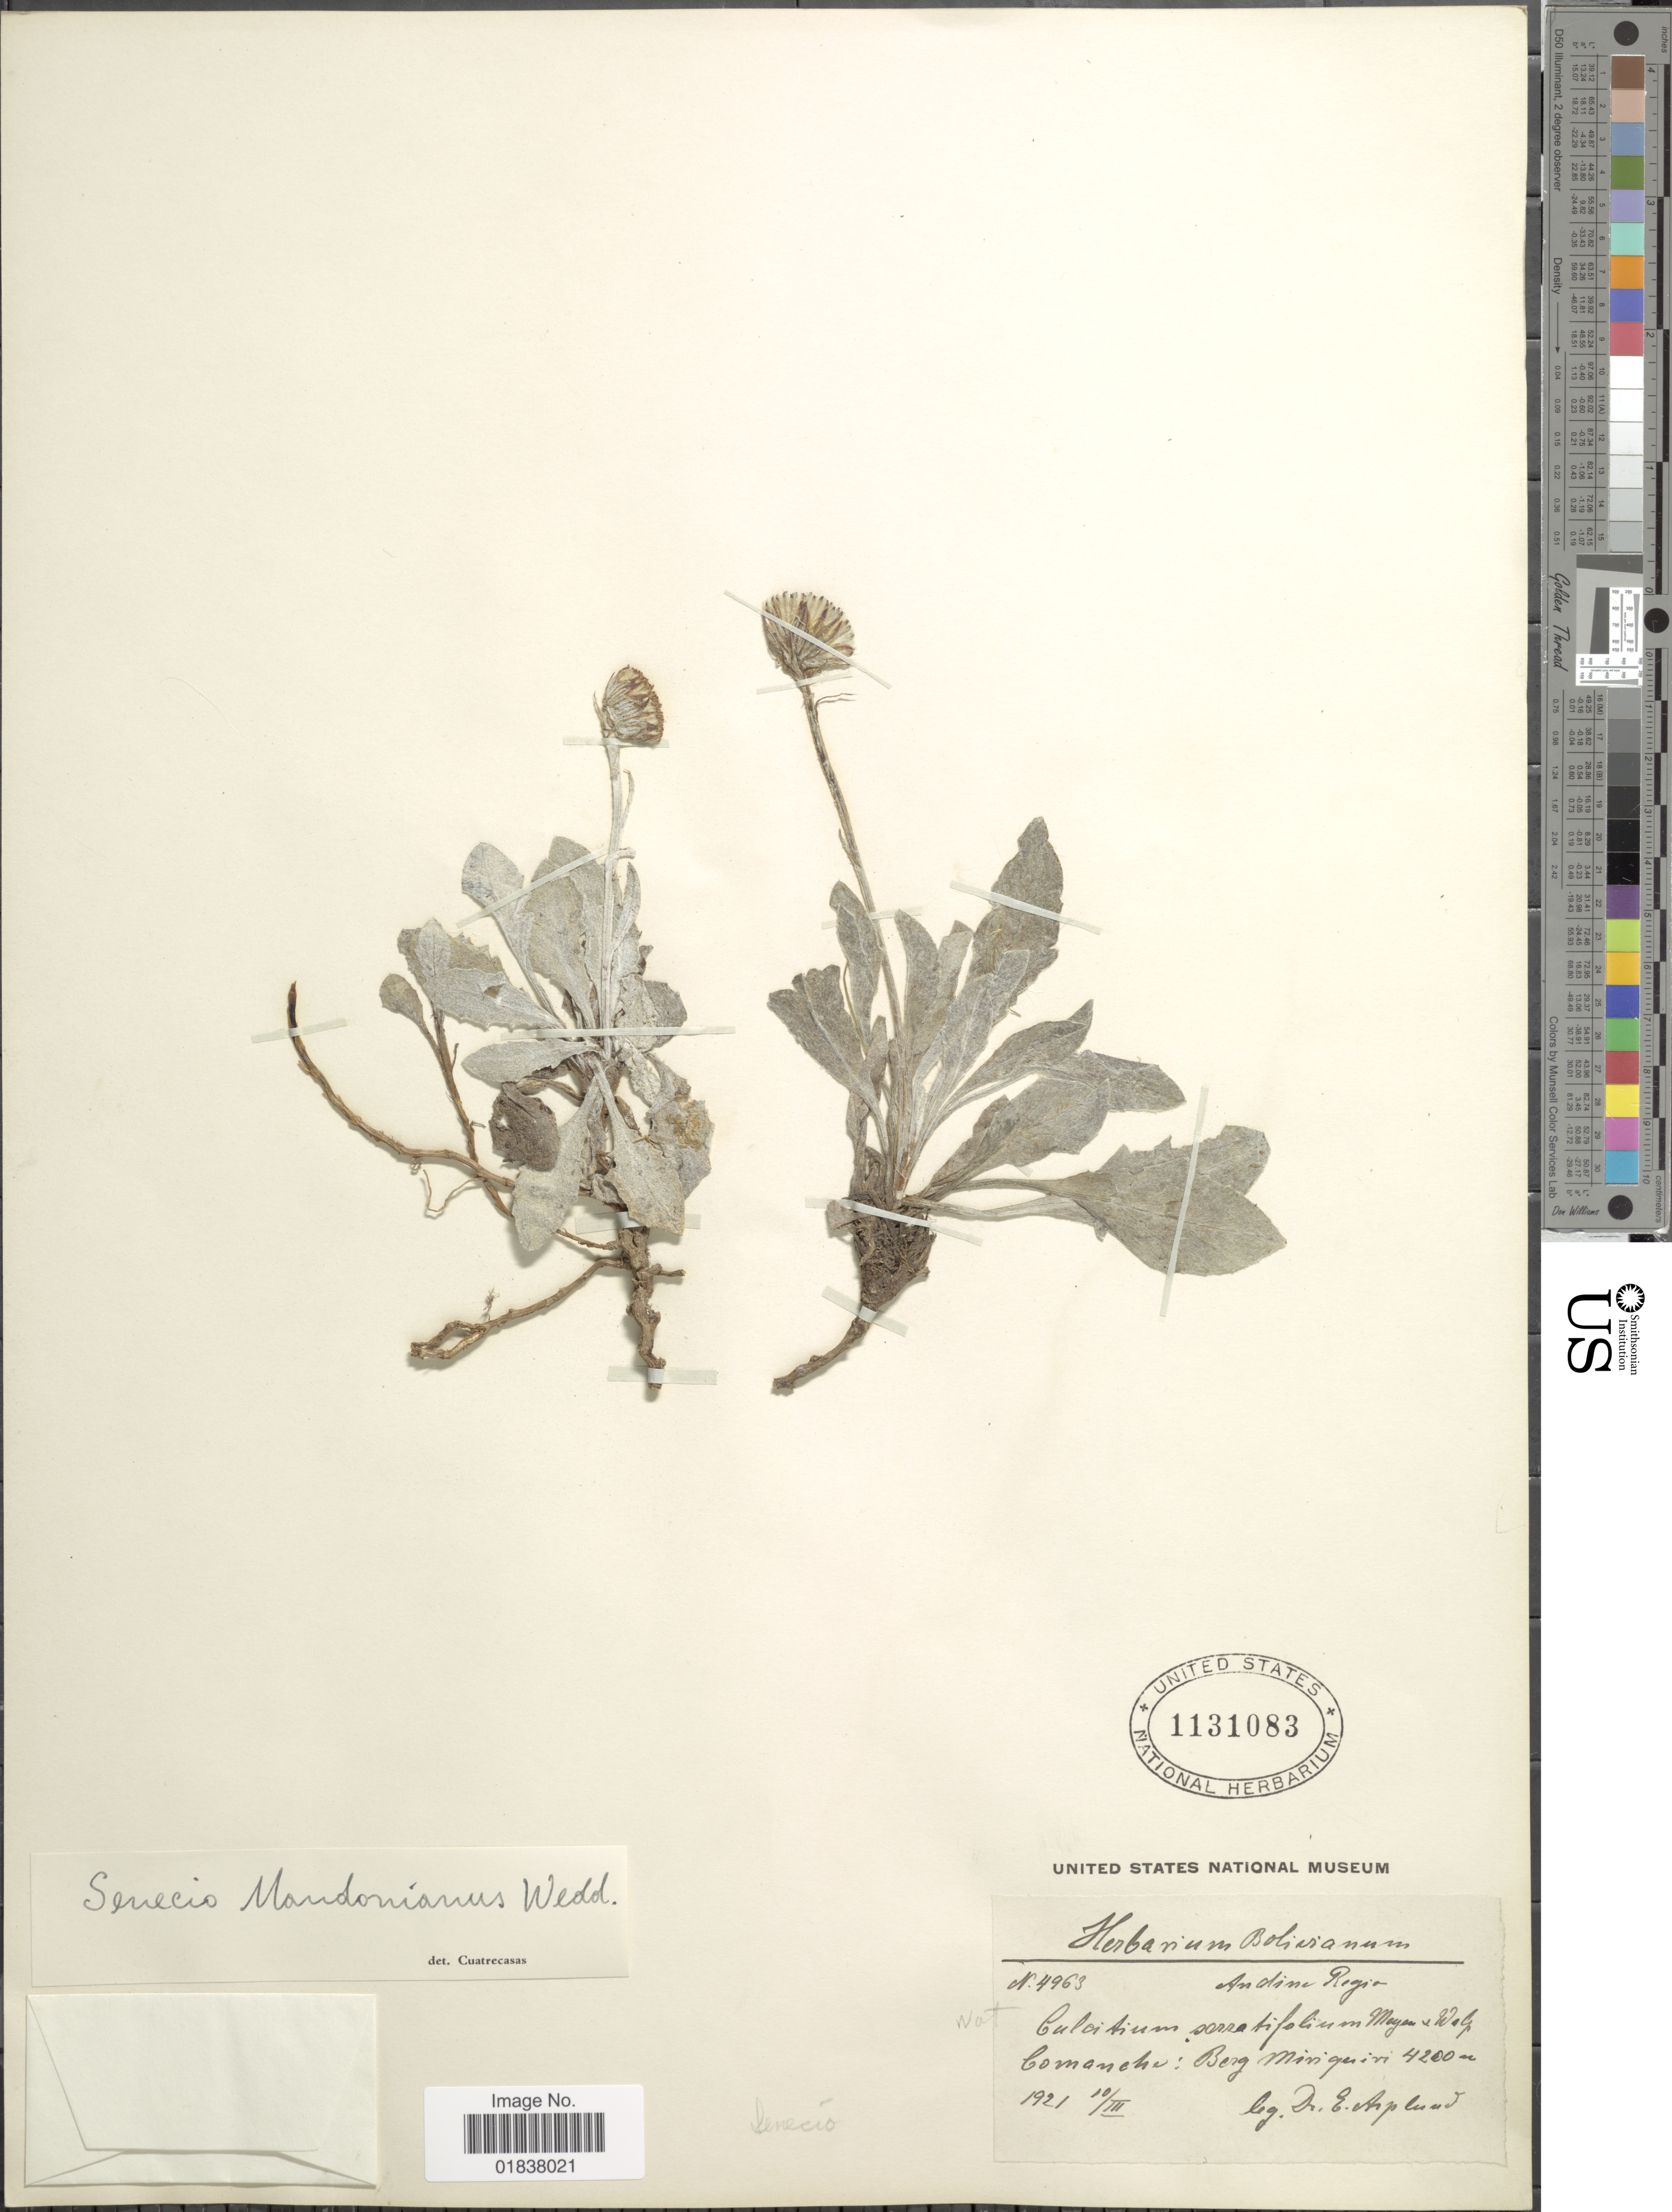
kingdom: Plantae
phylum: Tracheophyta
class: Magnoliopsida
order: Asterales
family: Asteraceae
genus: Senecio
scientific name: Senecio candollei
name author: Wedd.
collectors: E. Asplund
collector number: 4963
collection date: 1921-03-10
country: Bolivia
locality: Comanche, Berg Manquiri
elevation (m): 4200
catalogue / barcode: US 1131083